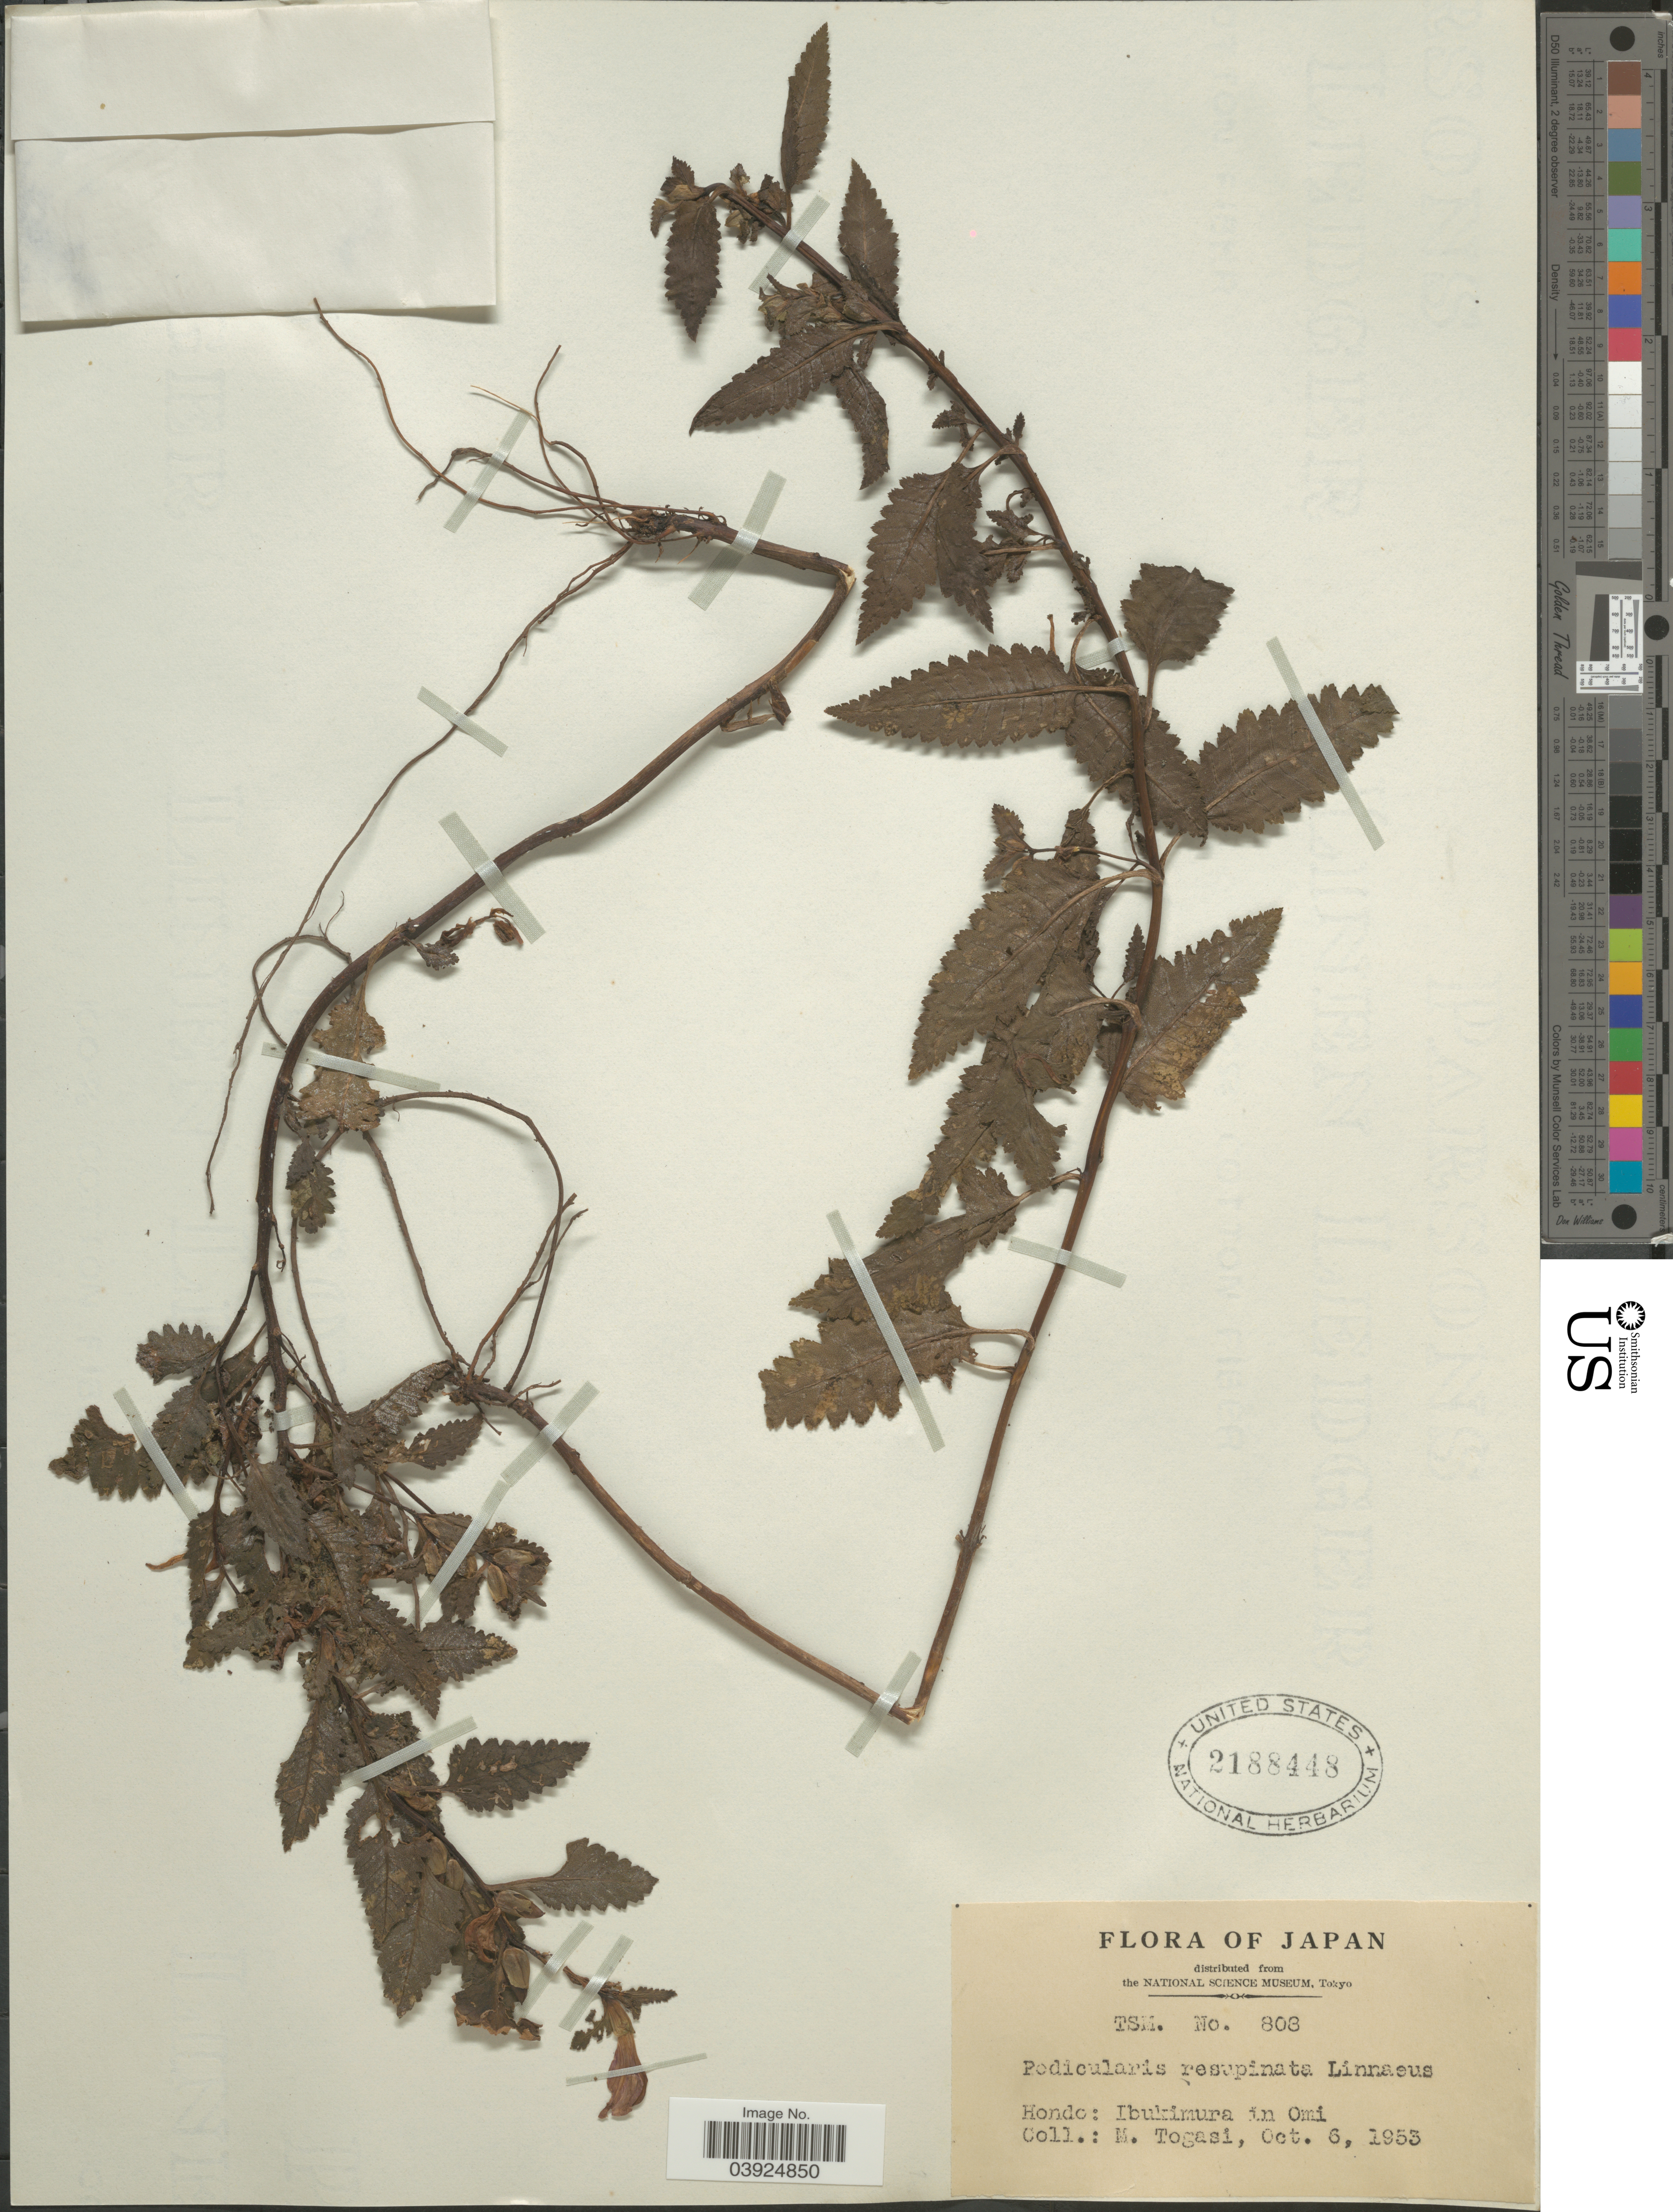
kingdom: Plantae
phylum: Tracheophyta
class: Magnoliopsida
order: Lamiales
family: Orobanchaceae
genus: Pedicularis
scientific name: Pedicularis resupinata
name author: L.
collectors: M. Togasi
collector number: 803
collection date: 1953-10-06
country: Japan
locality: Hondo: Ibukimura in Omi.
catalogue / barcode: US 2188448